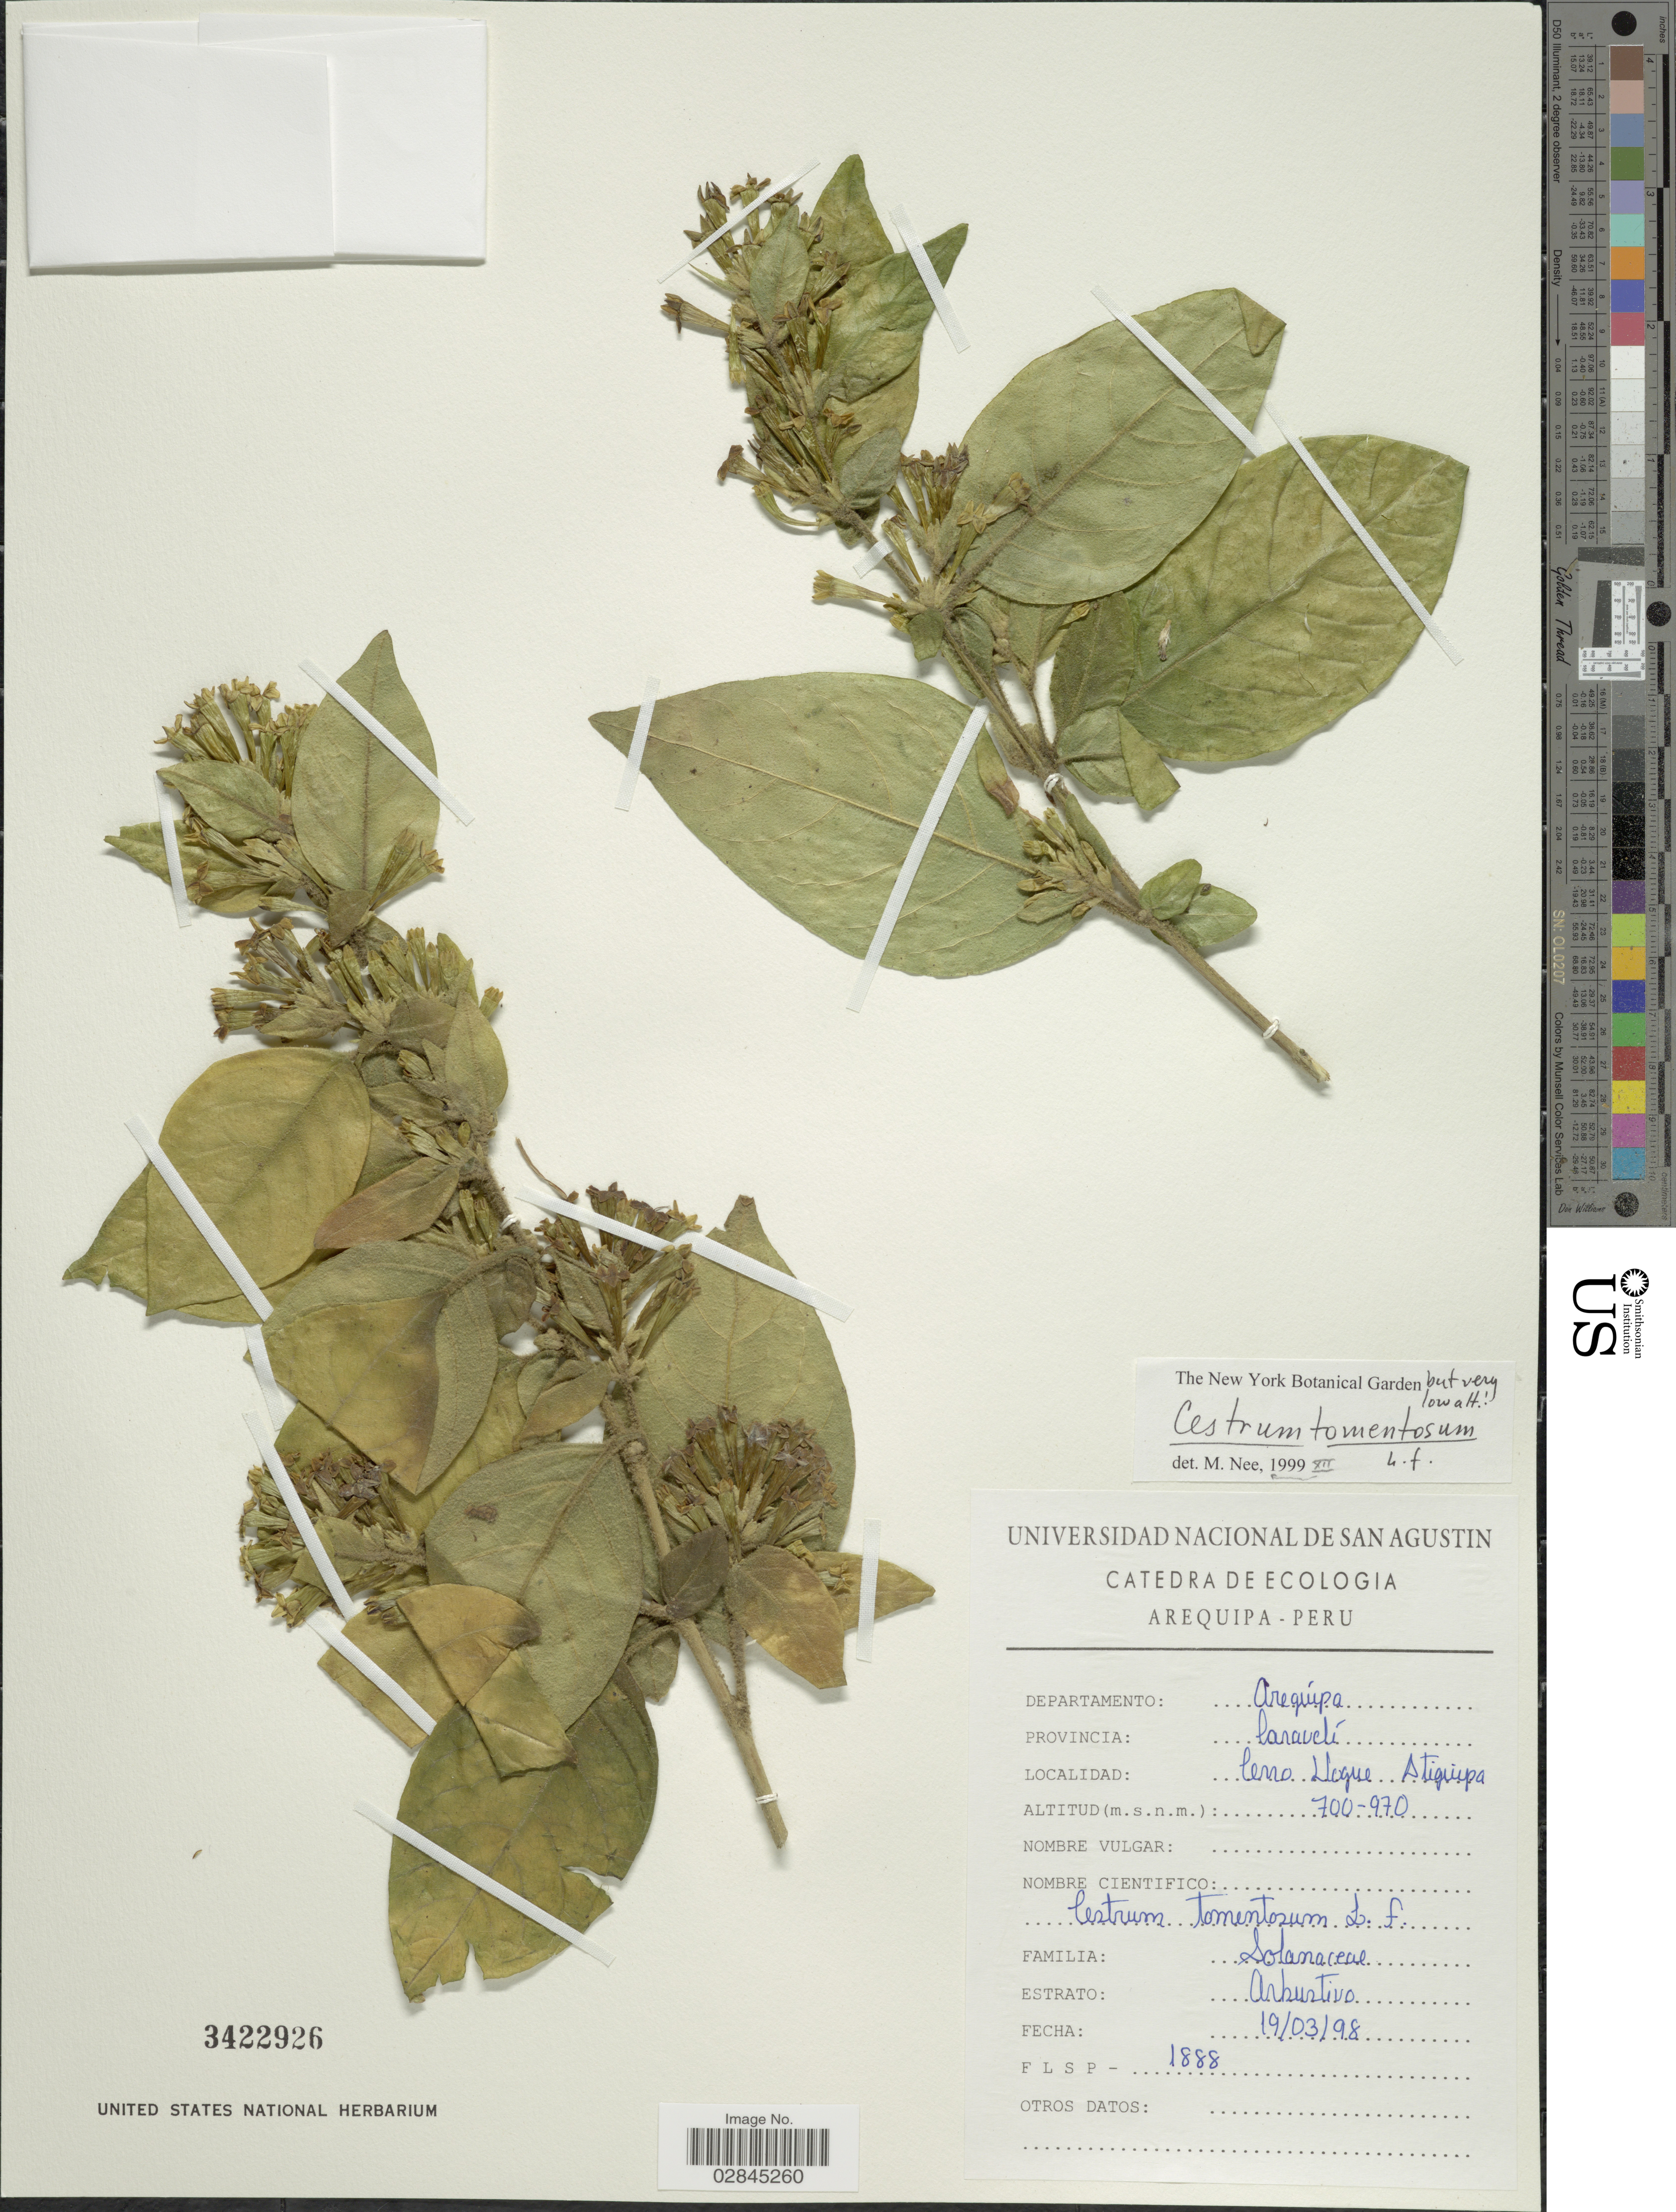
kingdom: Plantae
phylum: Tracheophyta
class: Magnoliopsida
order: Solanales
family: Solanaceae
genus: Cestrum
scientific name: Cestrum tomentosum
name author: L. f.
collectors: Universidad Nacional de San Agustin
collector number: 1888?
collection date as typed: Transcribed d/m/y: 19/3/98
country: Peru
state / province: Arequipa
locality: Cerro Lloque - Atiquipa, Provincia: Caravelí, Departamento: Arequípa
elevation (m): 700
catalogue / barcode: US 3422926